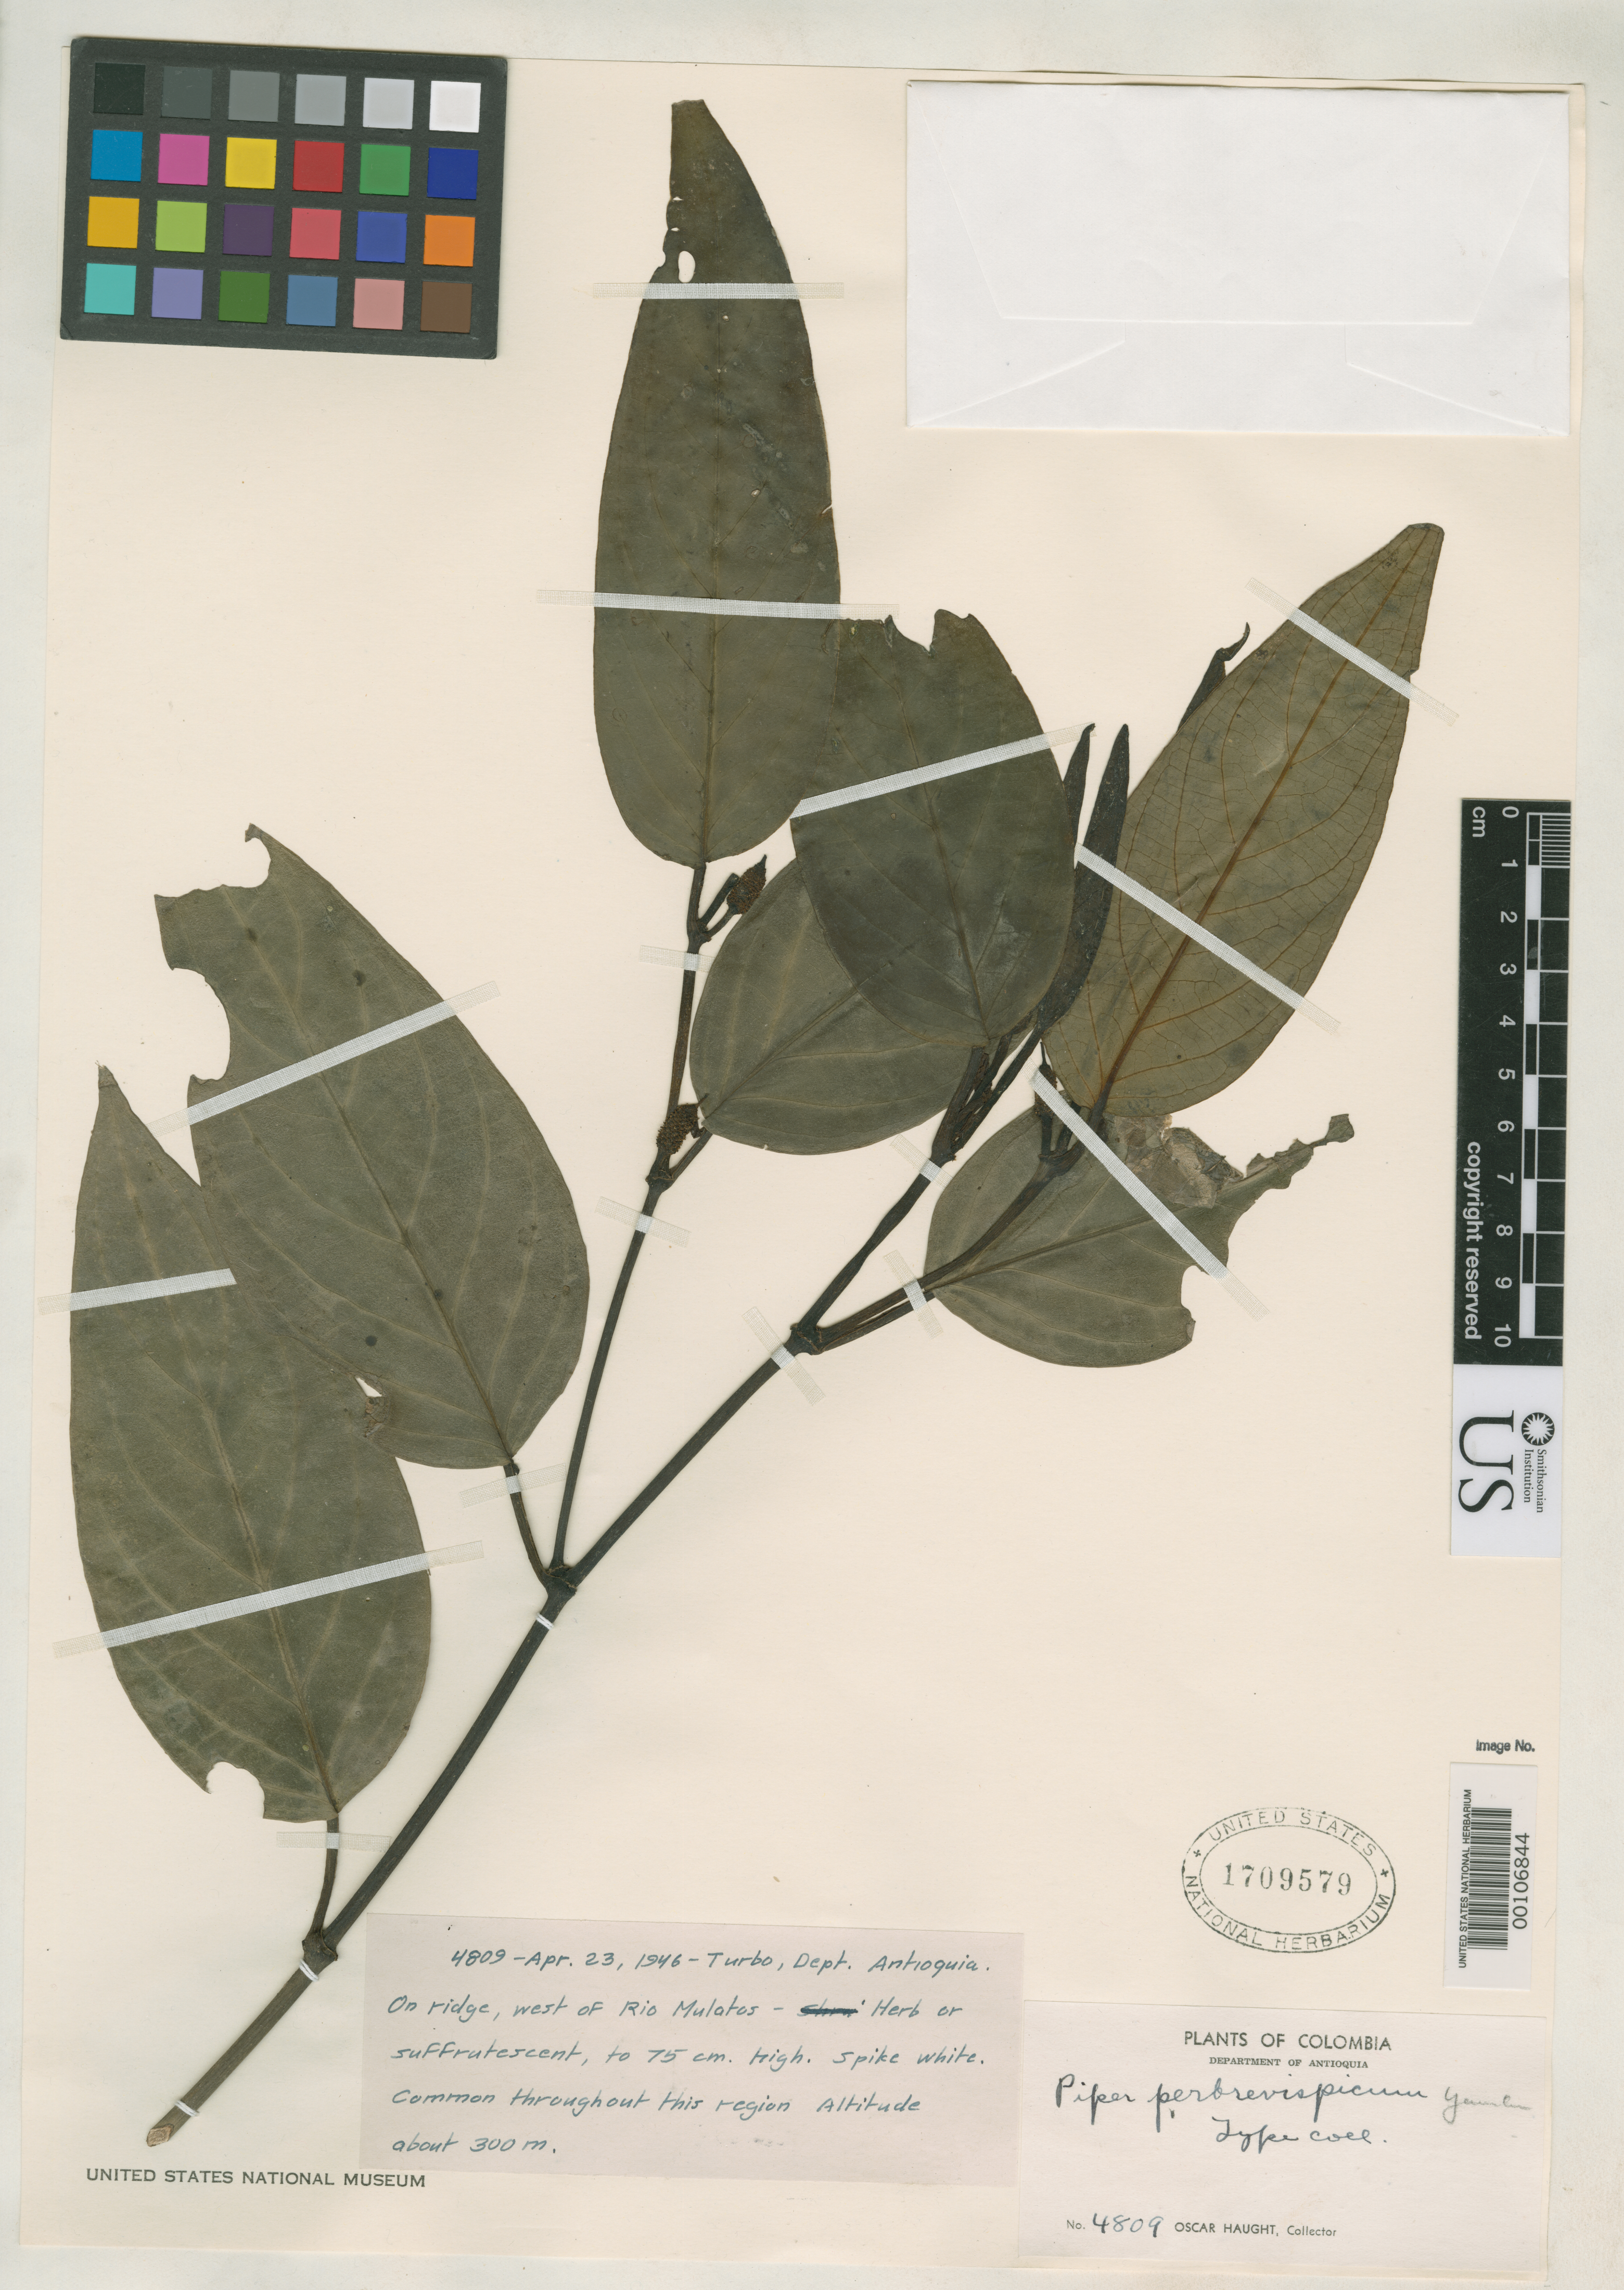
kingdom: Plantae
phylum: Tracheophyta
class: Magnoliopsida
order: Piperales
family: Piperaceae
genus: Piper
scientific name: Piper perbrevispicum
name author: Yunck. in Trel. & Yunck.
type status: Isotype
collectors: O. L. Haught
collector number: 4809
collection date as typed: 23 Apr 1946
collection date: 1946-04-23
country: Colombia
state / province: Antioquia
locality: Turbo, W of Rio Mulatos.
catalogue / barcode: US 1709579